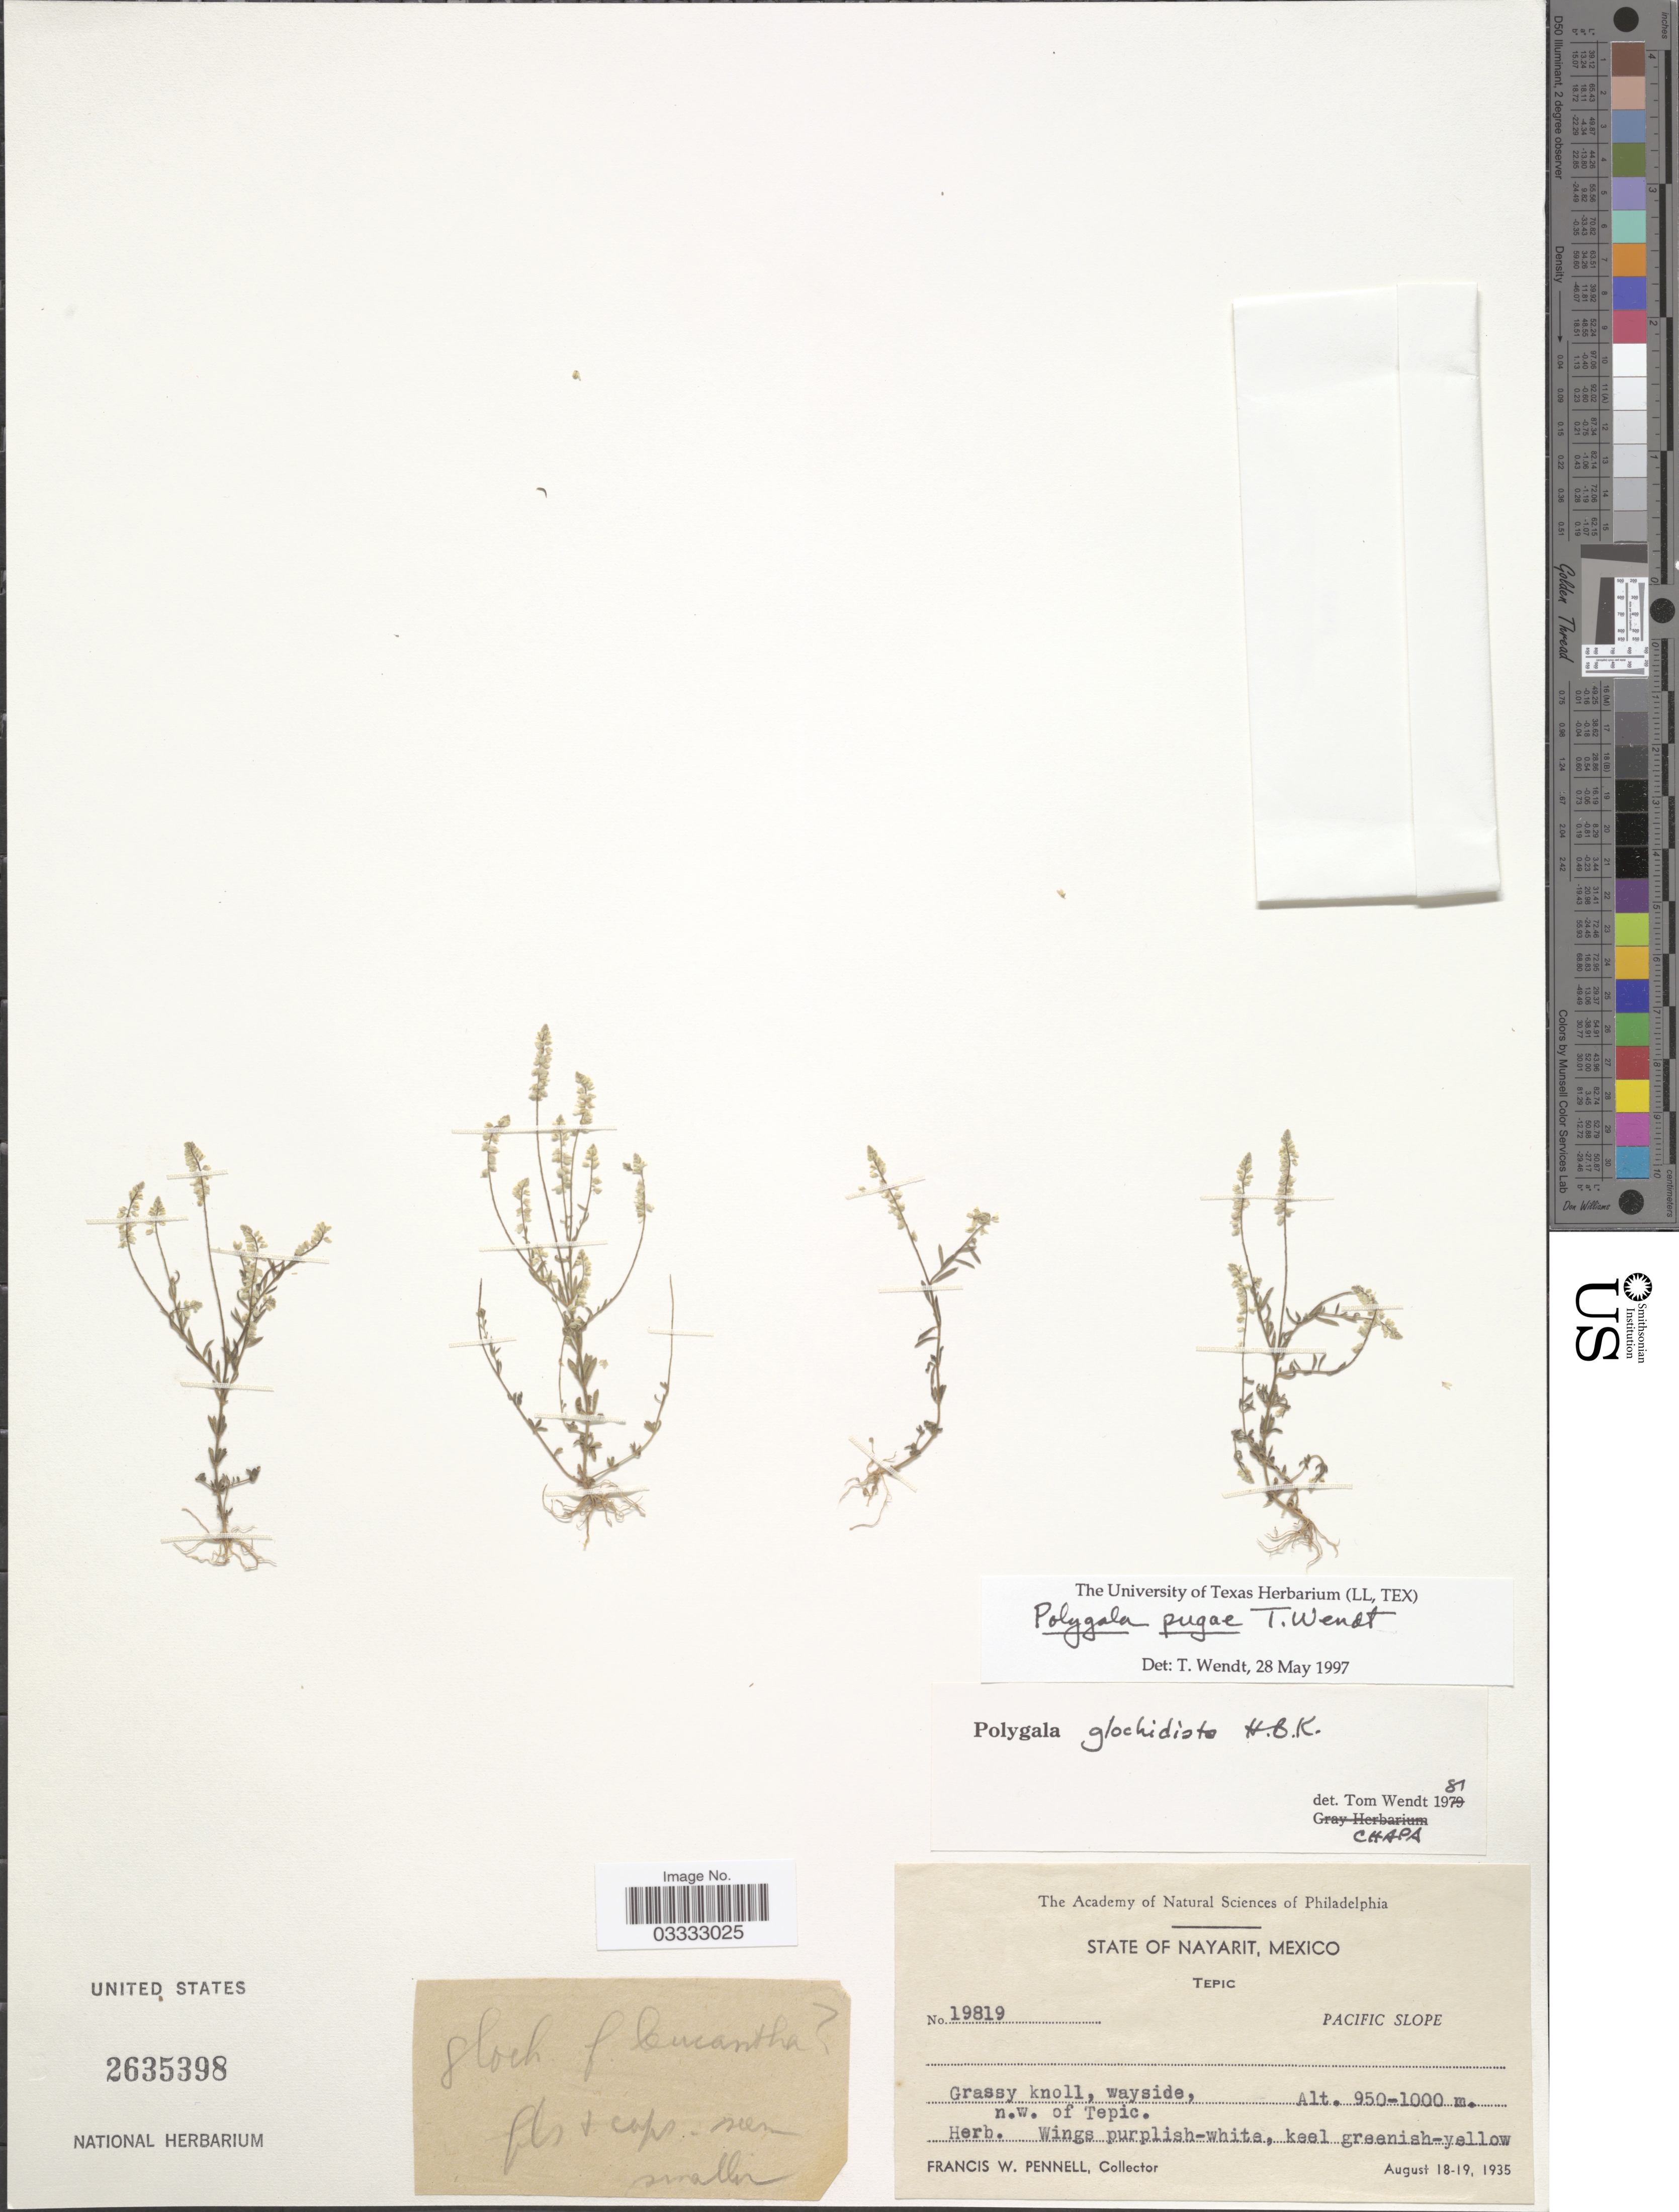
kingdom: Plantae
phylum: Tracheophyta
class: Magnoliopsida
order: Fabales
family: Polygalaceae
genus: Polygala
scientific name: Polygala pugae T. Wendt, ined.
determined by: Wendt, Thomas L.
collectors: F. W. Pennell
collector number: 19819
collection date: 1935-08-18/1935-08-19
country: Mexico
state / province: Nayarit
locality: Tepic. N.w. of Tepic. Pacific Slope.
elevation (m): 950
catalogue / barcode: US 2635398